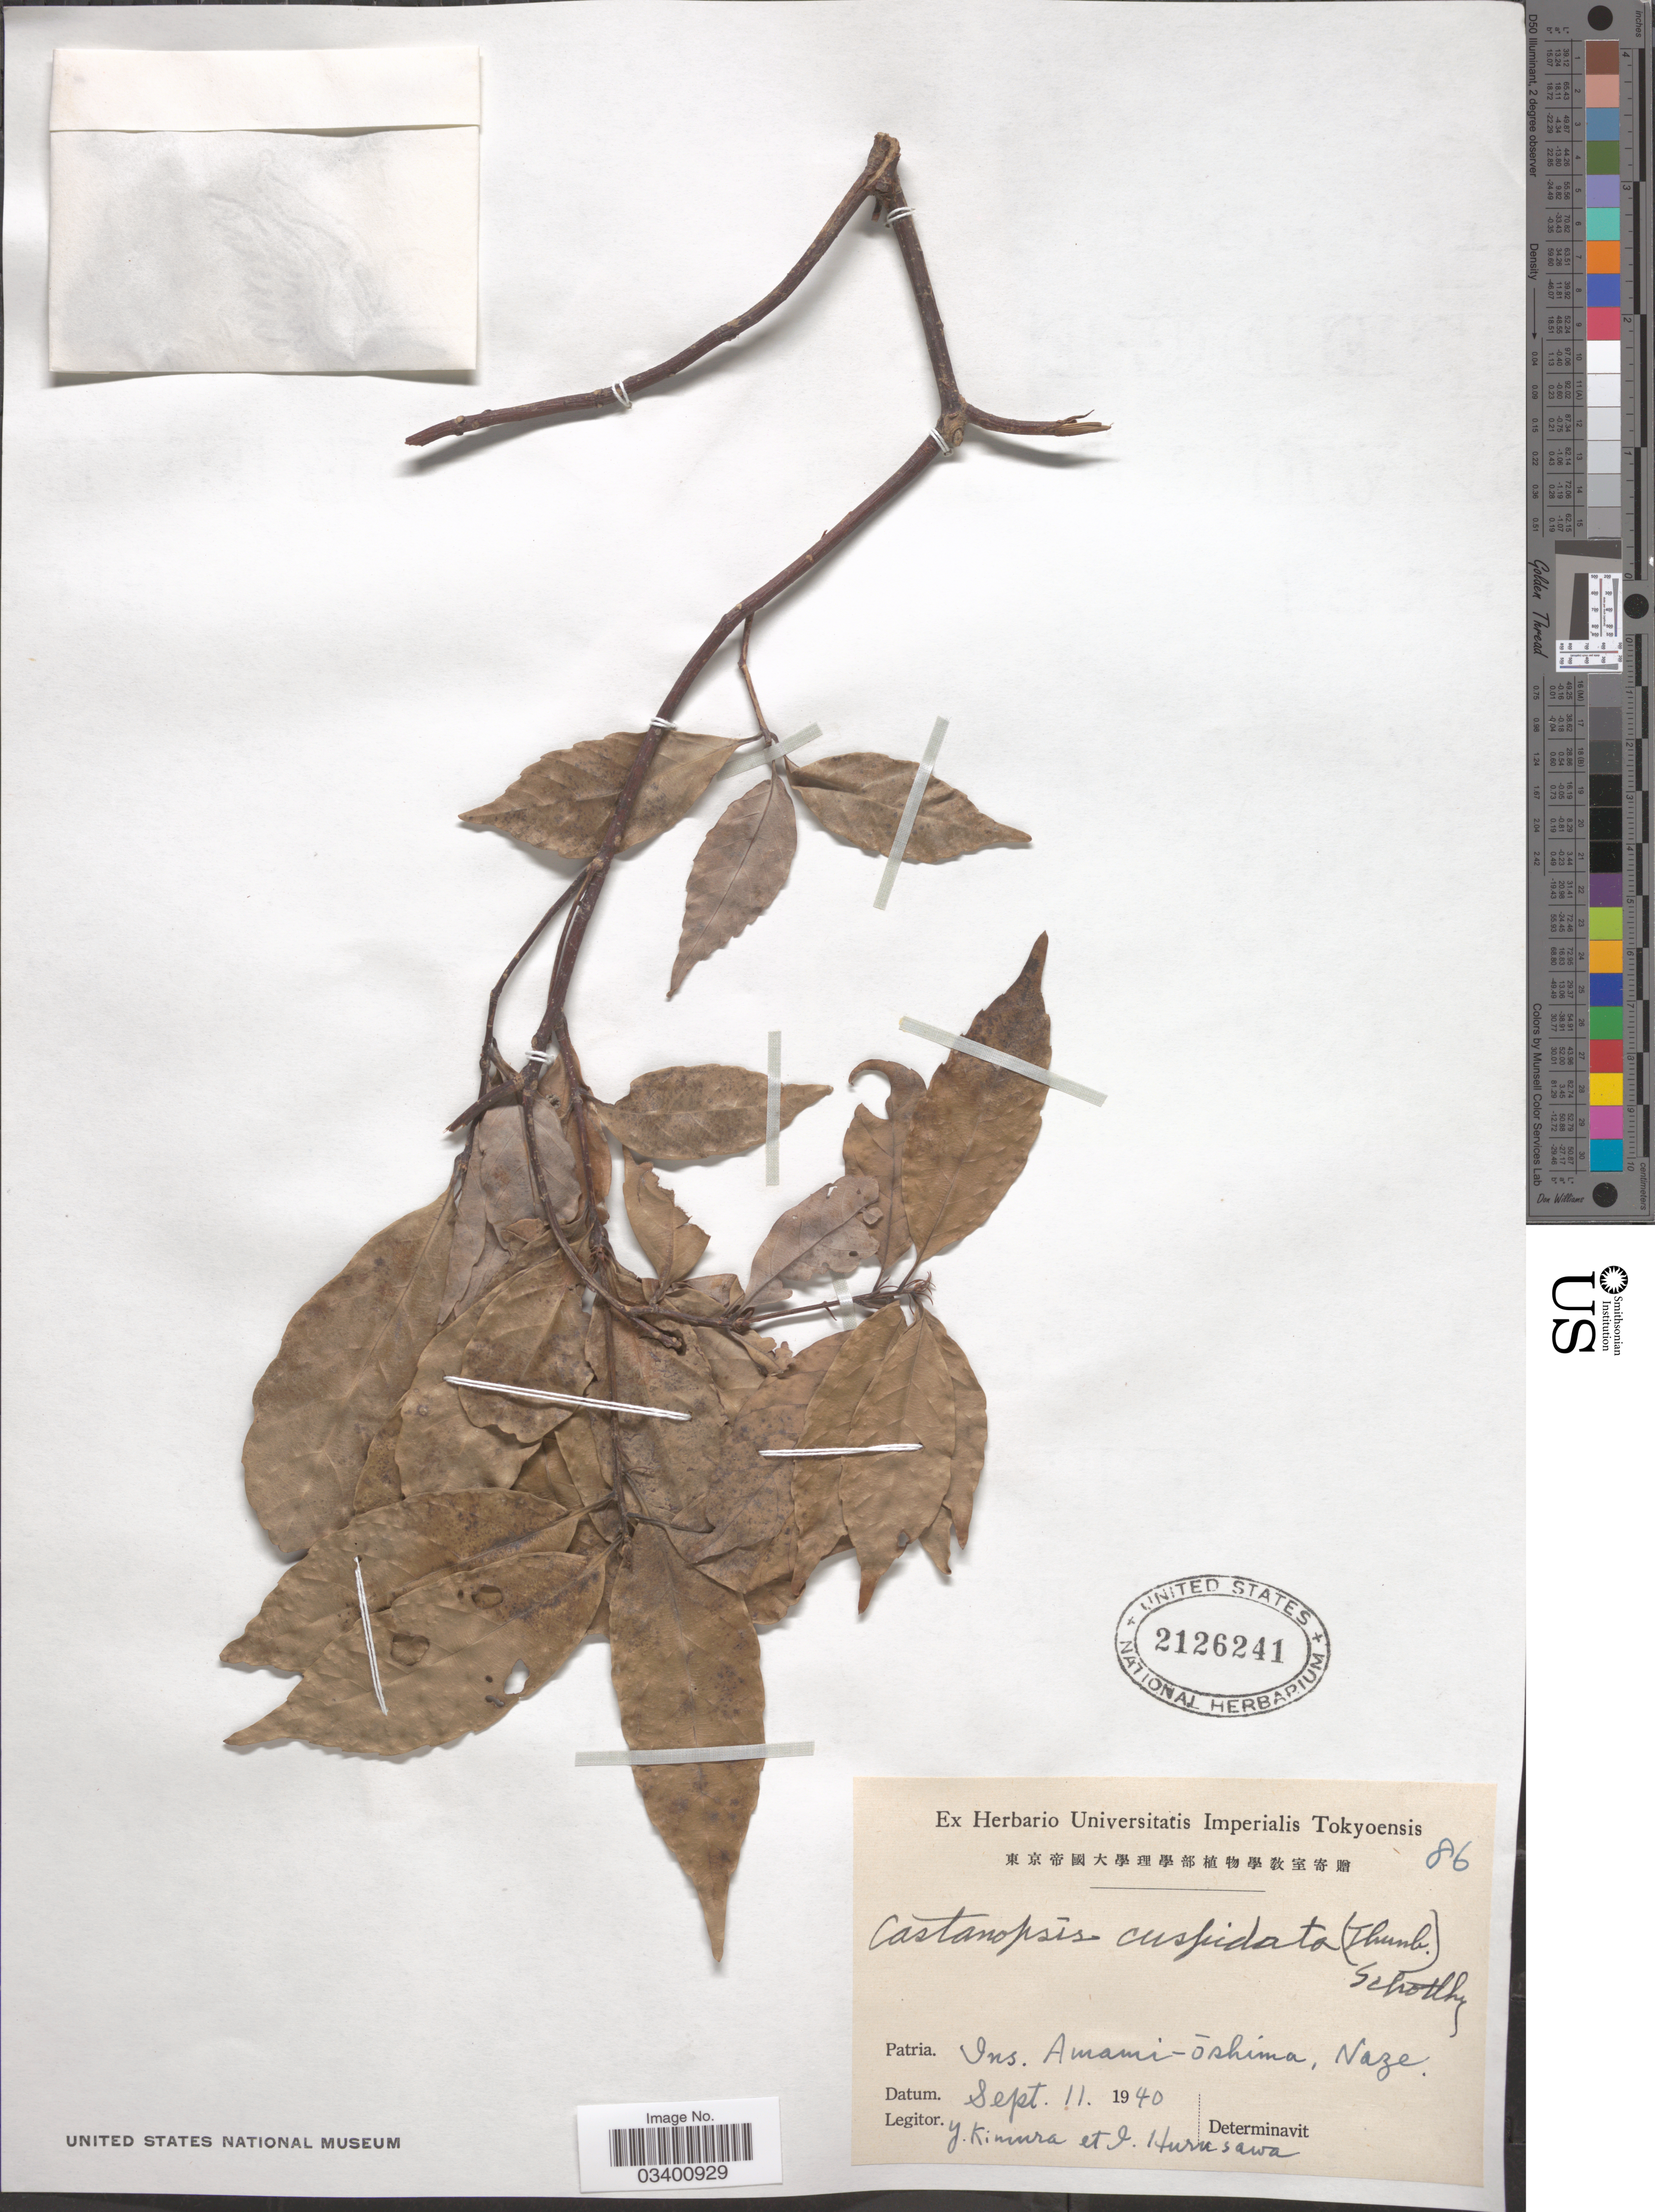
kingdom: Plantae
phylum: Tracheophyta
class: Magnoliopsida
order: Fagales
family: Fagaceae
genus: Castanopsis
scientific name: Castanopsis cuspidata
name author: (Thunb.) Schottky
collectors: Y. Kimura & I. Hurusawa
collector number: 86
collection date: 1940-09-11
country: Japan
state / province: Tokyo, Federal City of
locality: Ins. Amamí-ôshima, Naze.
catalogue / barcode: US 2126241